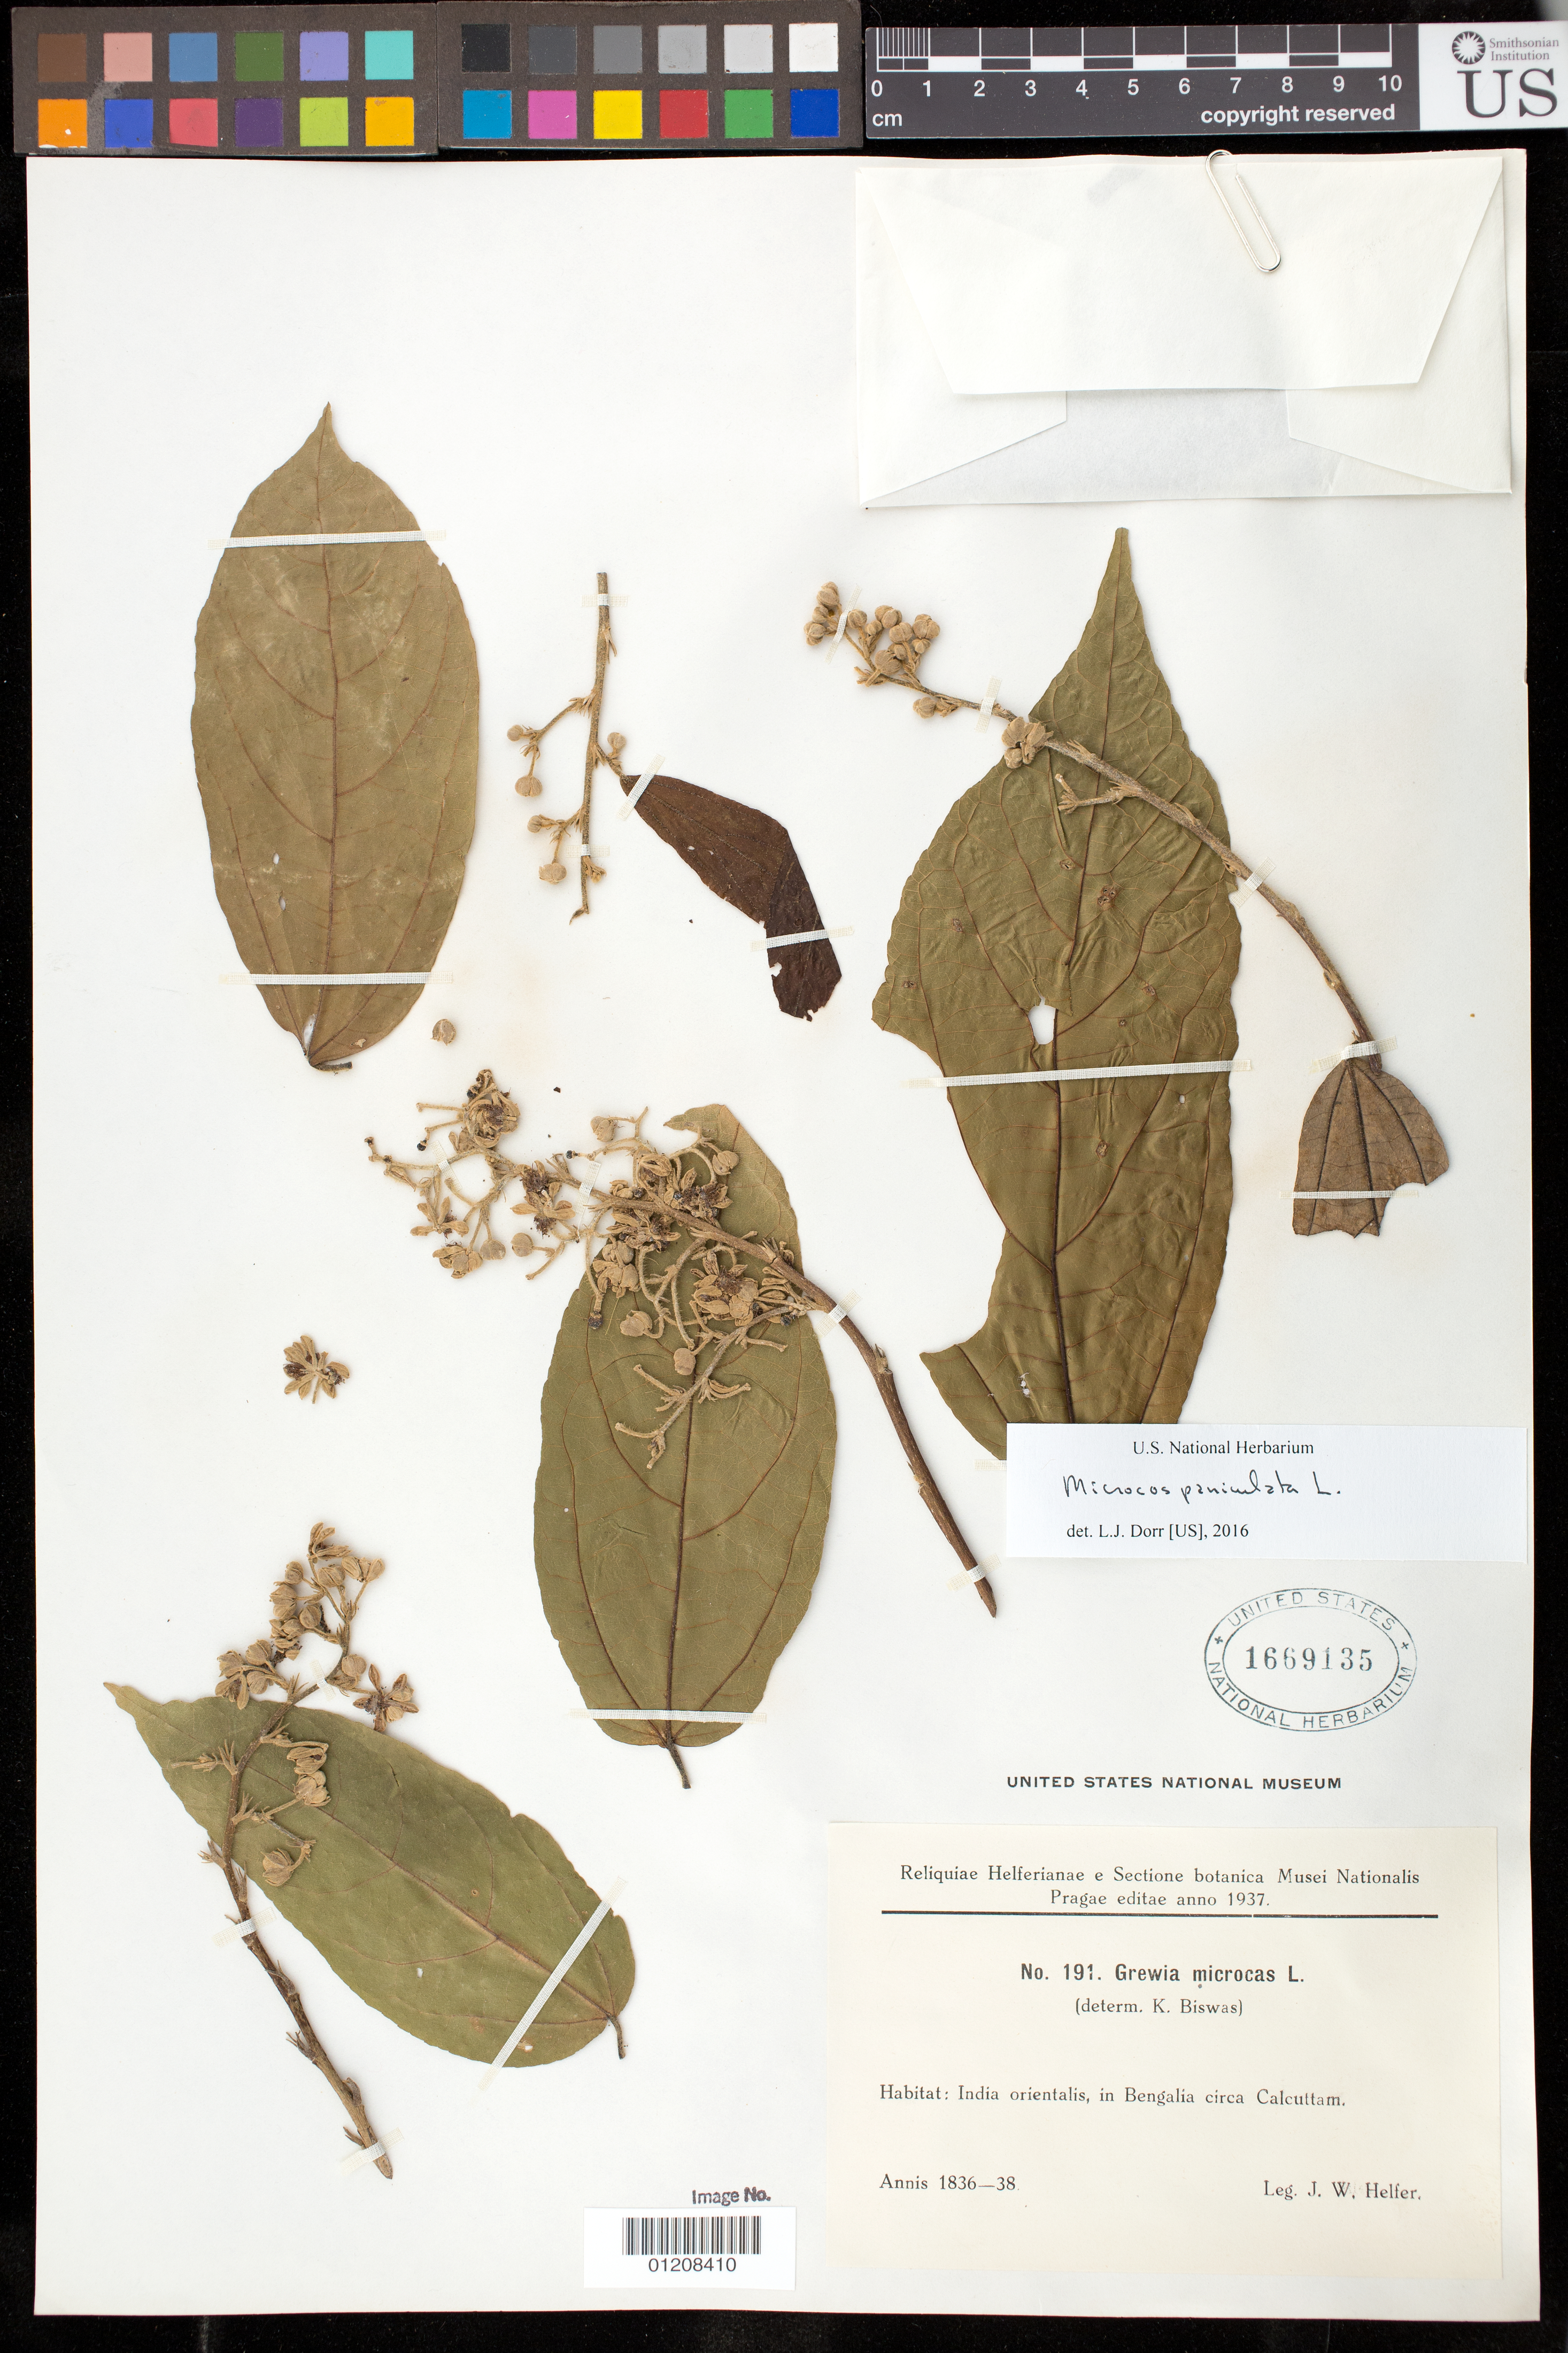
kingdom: Plantae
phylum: Tracheophyta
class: Magnoliopsida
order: Malvales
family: Malvaceae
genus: Microcos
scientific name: Microcos paniculata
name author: L.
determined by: Dorr, L. J., (BOT), Smithsonian Institution - National Museum of Natural History (UNITED STATES)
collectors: J. W. Helfer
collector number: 191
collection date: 1836/1838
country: India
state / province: West Bengal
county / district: Kolkata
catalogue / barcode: US 1669135